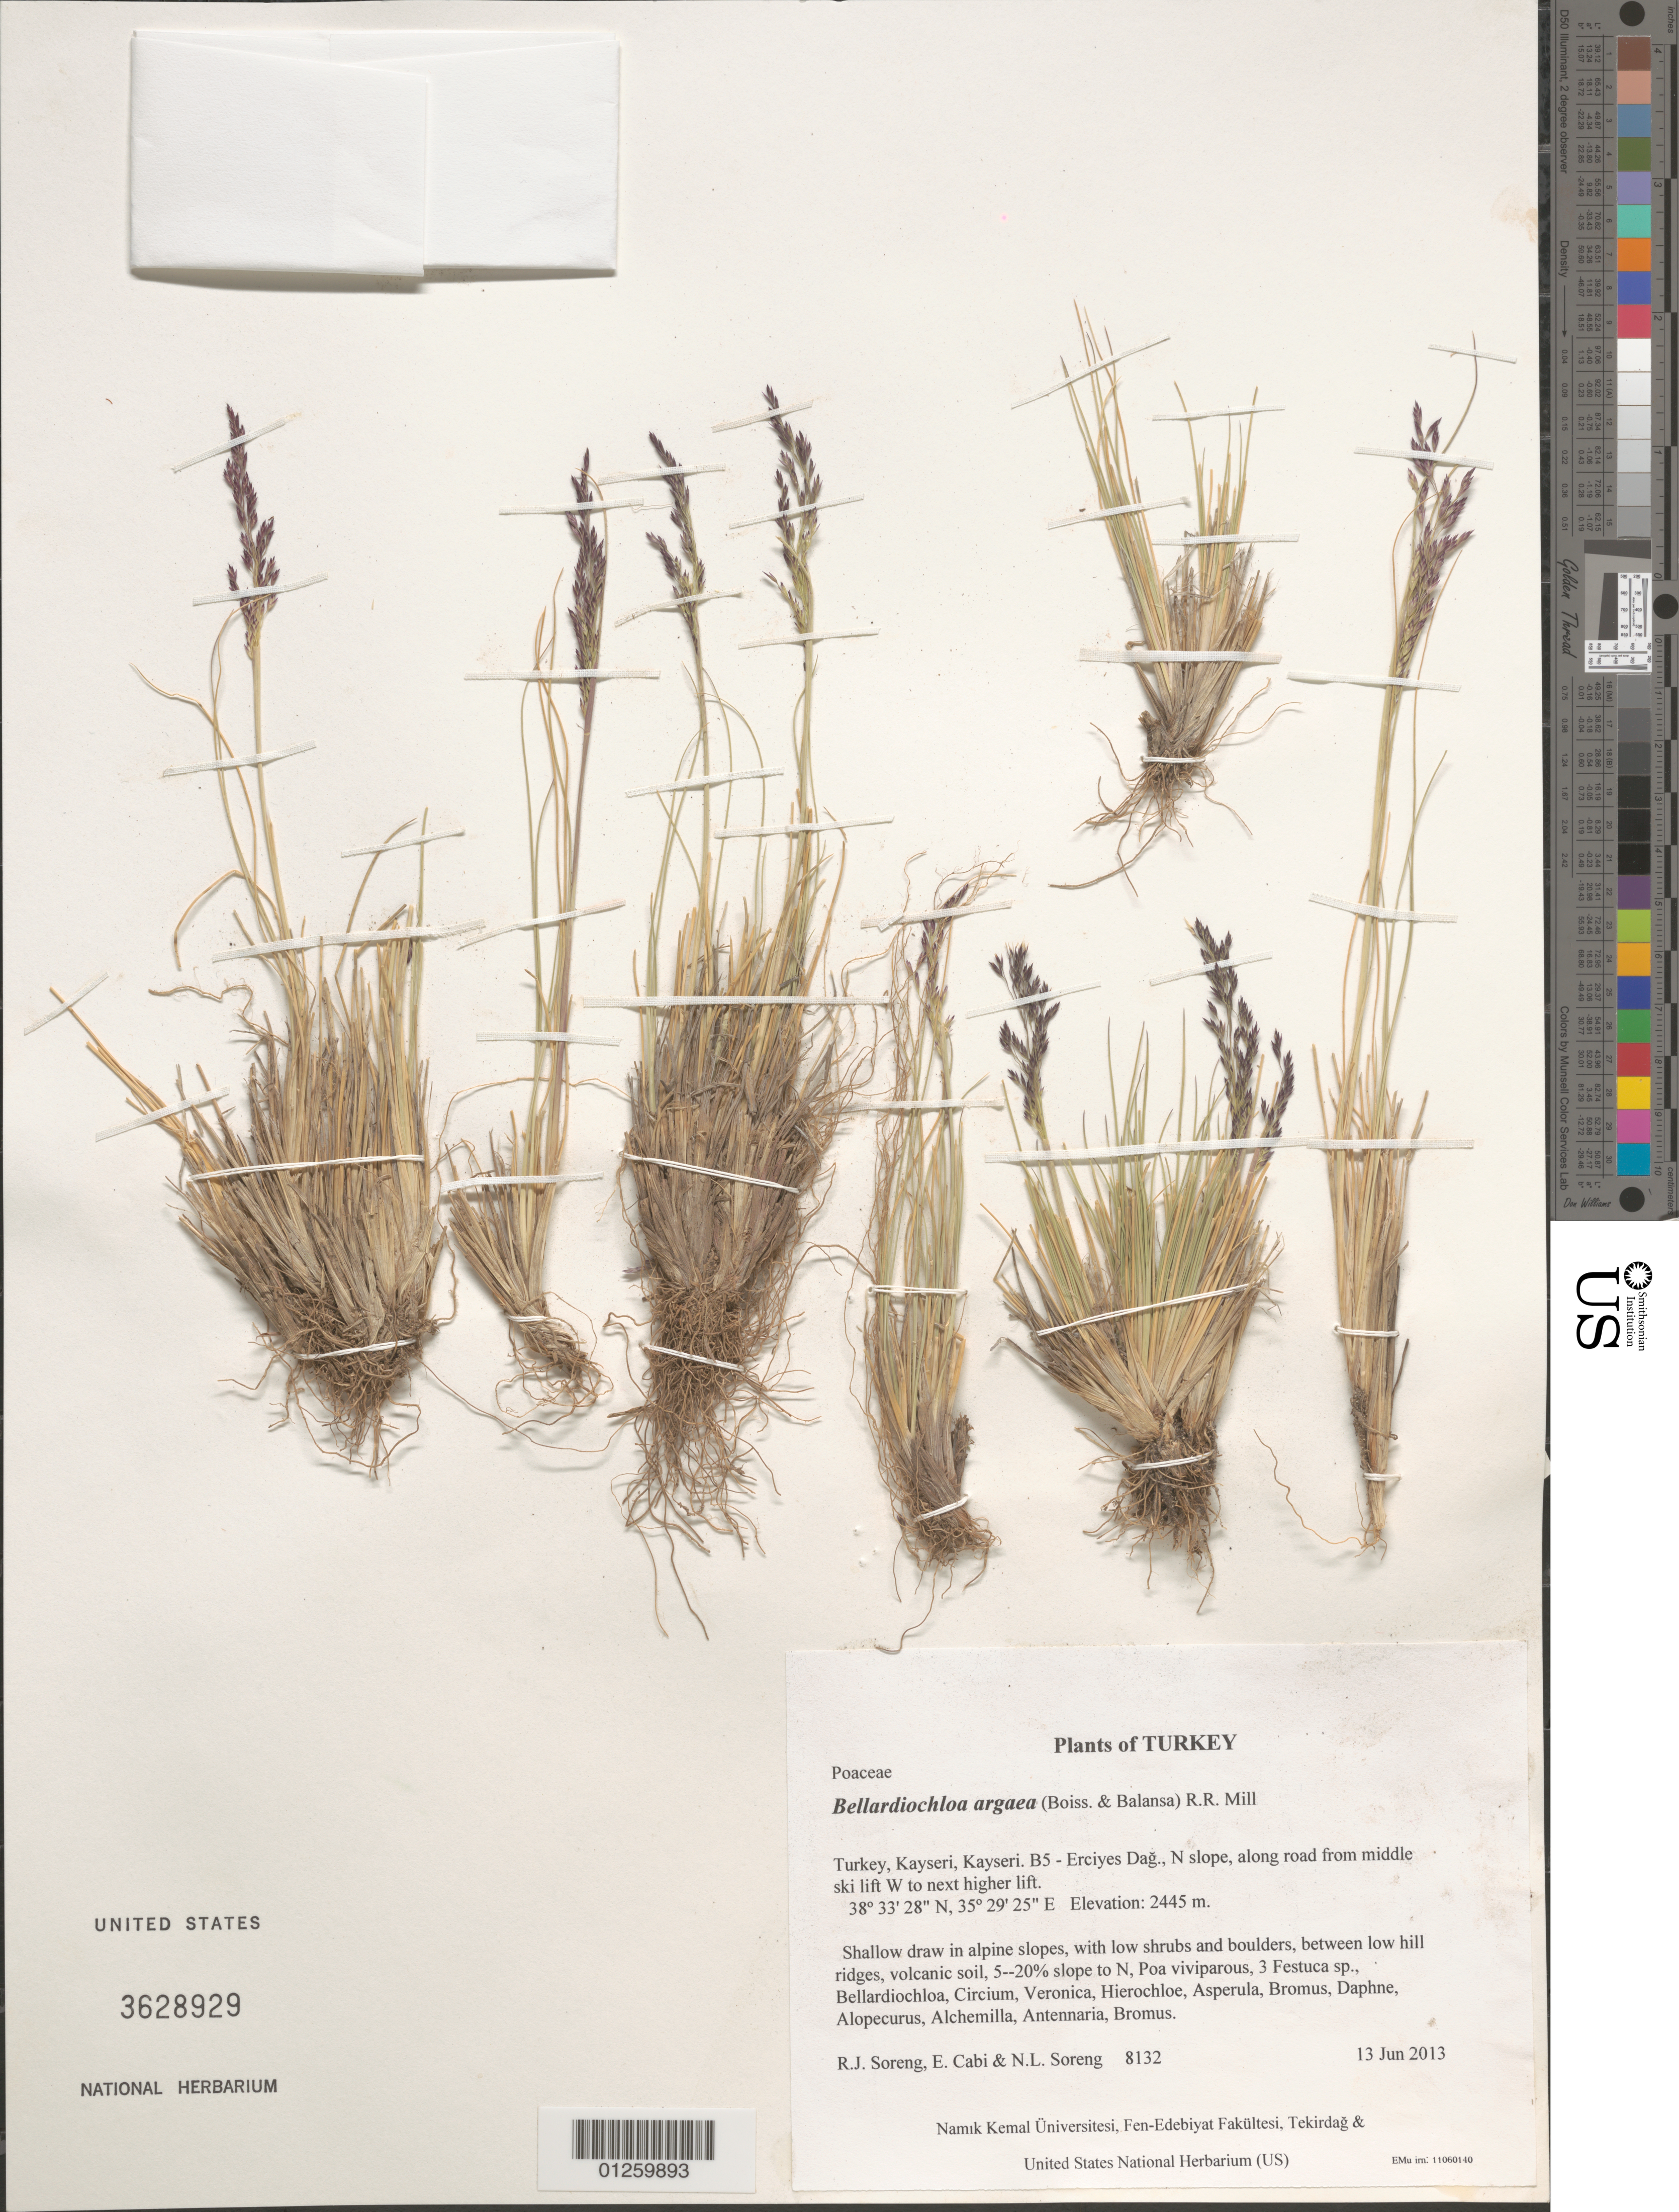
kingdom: Plantae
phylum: Tracheophyta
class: Liliopsida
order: Poales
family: Poaceae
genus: Bellardiochloa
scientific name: Bellardiochloa argaea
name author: (Boiss. & Balansa) R.R. Mill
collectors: R. J. Soreng, E. Cabi & N. L. Soreng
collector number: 8132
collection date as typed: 2013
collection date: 2013-06-13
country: Turkey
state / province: Kayseri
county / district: Kayseri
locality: B5 - Erciyes Dag., N slope, along road from middle ski lift W to next higher lift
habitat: Shallow draw in alpine slopes, with low shrubs and boulders, between low hill ridges, volcanic soil, 5--20% slope to N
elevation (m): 2445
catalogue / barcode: US 3628929